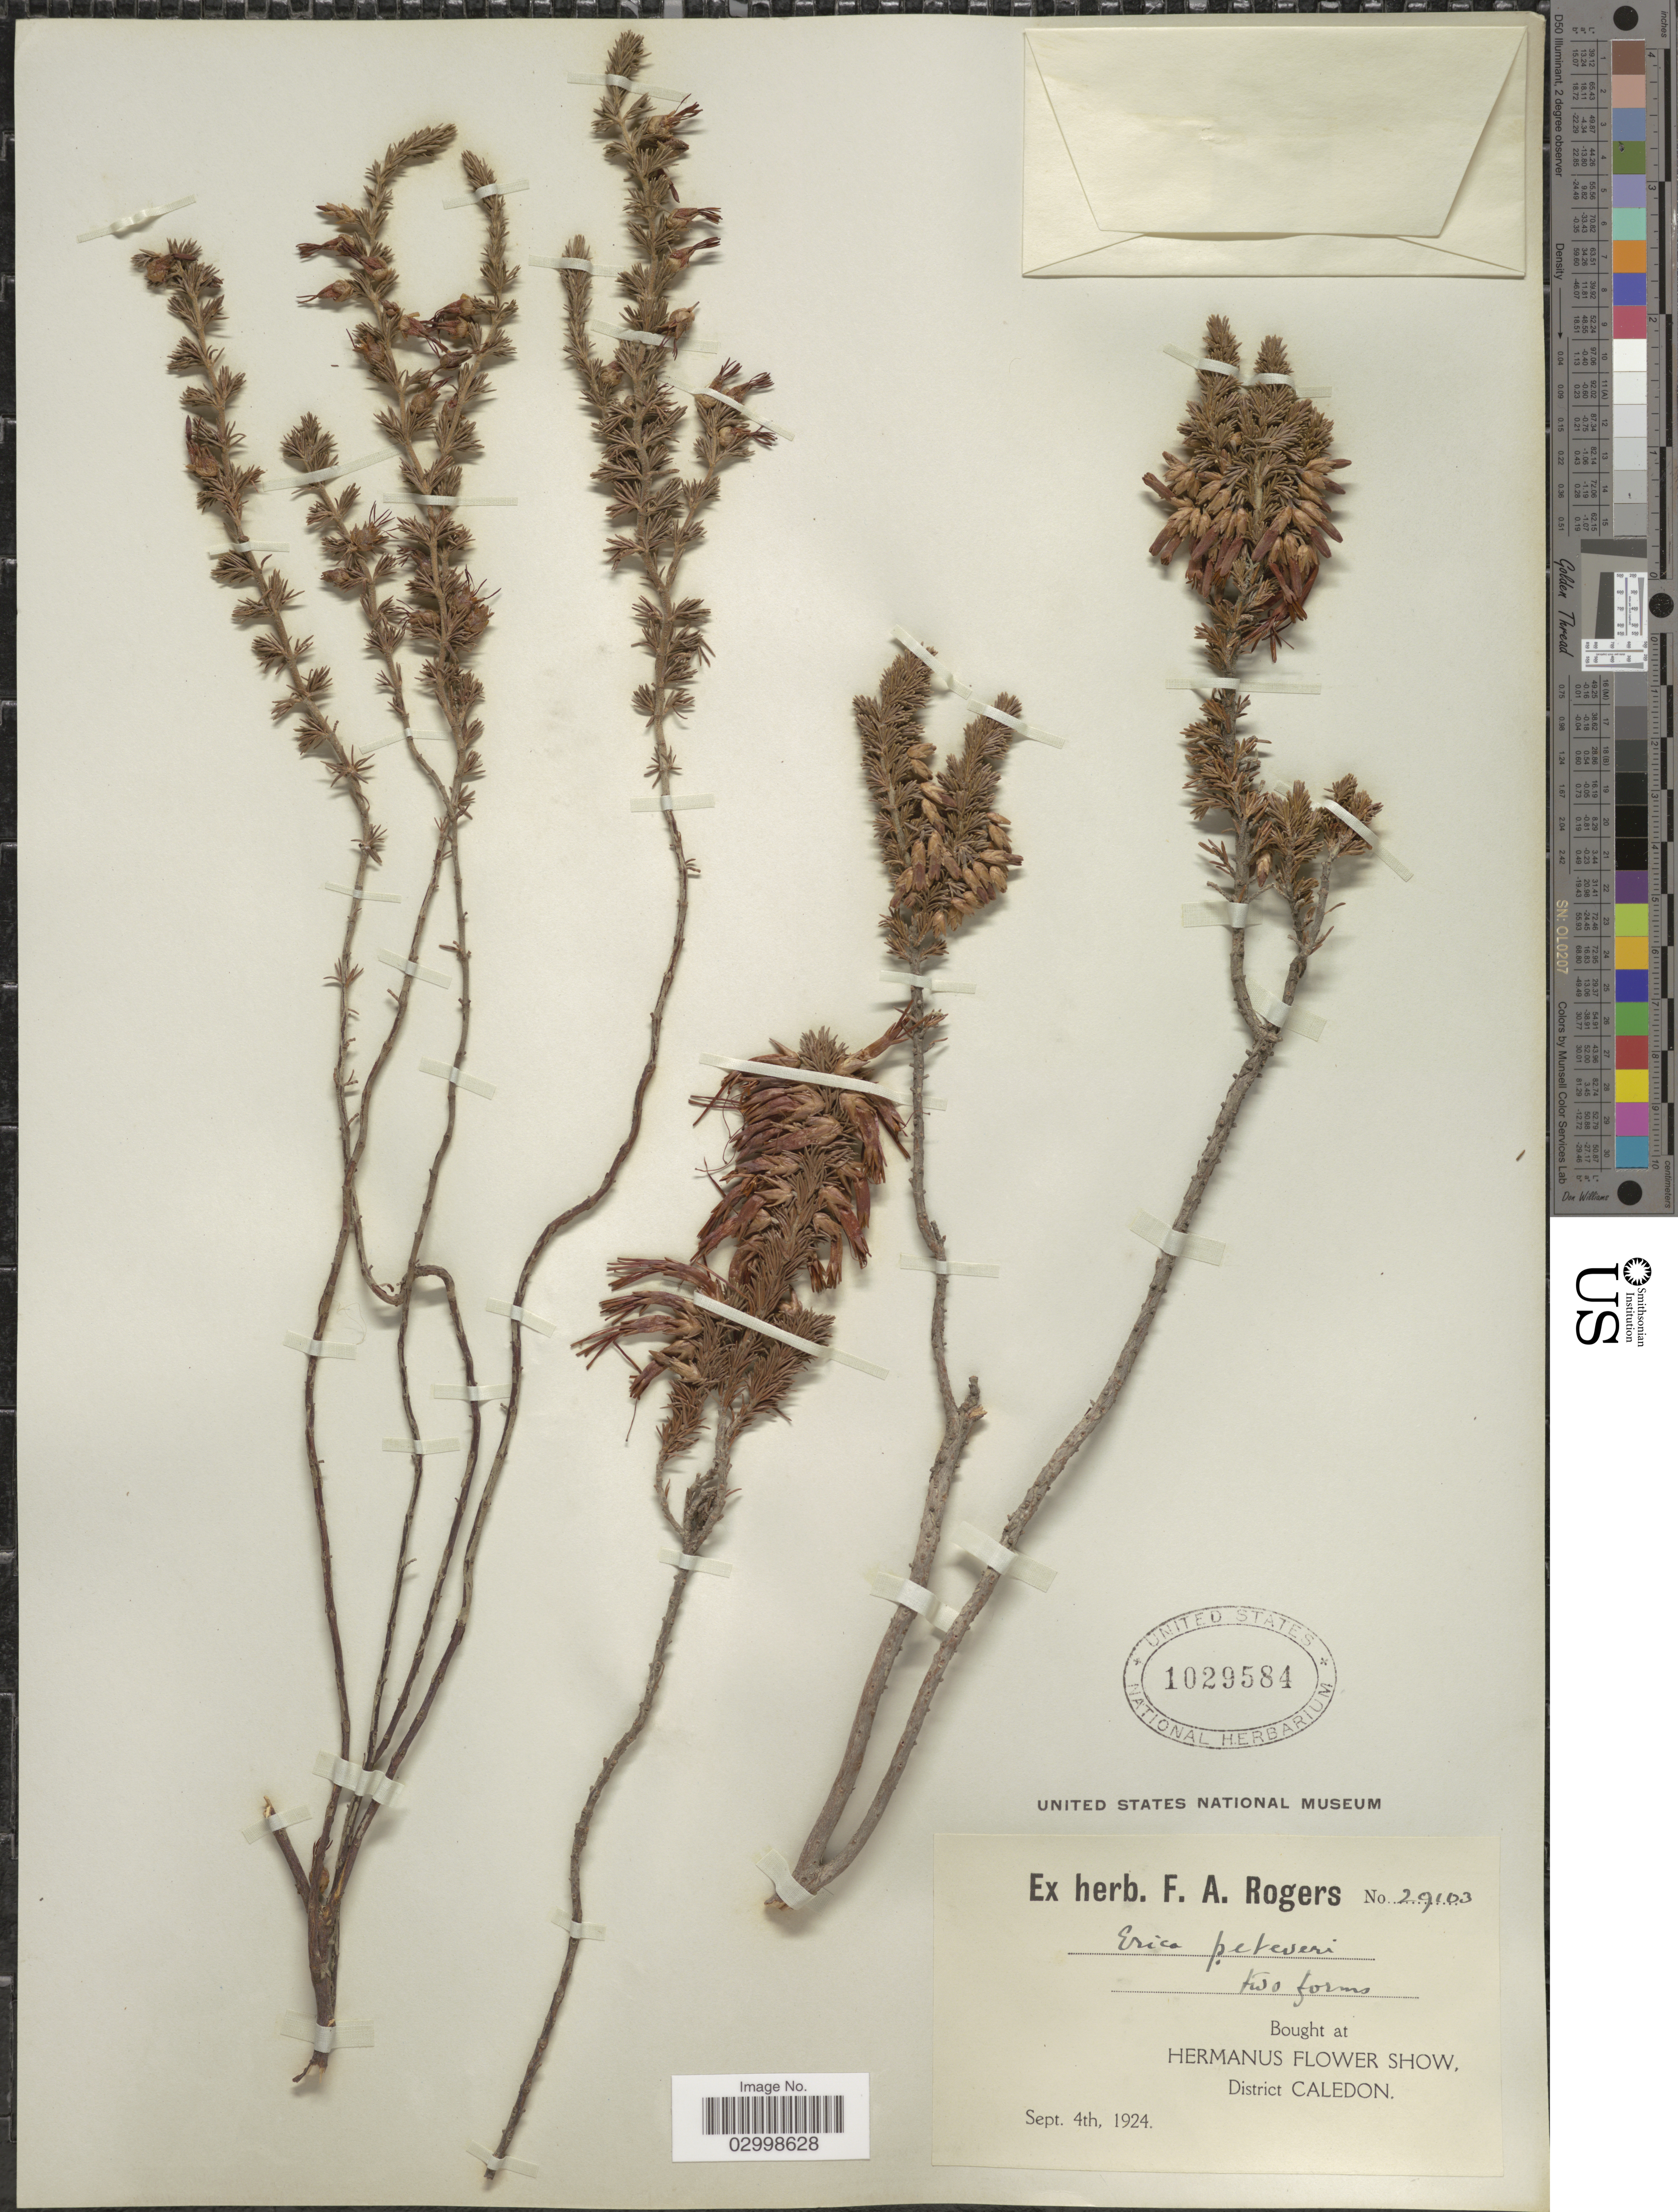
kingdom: Plantae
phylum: Tracheophyta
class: Magnoliopsida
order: Ericales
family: Ericaceae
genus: Erica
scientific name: Erica petiverii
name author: Willd.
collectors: ex herb. F. A. Rogers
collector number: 29103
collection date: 1924-09-04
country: South Africa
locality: Bought at Hermanus Flower Shop, District Caledon.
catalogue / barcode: US 1029584